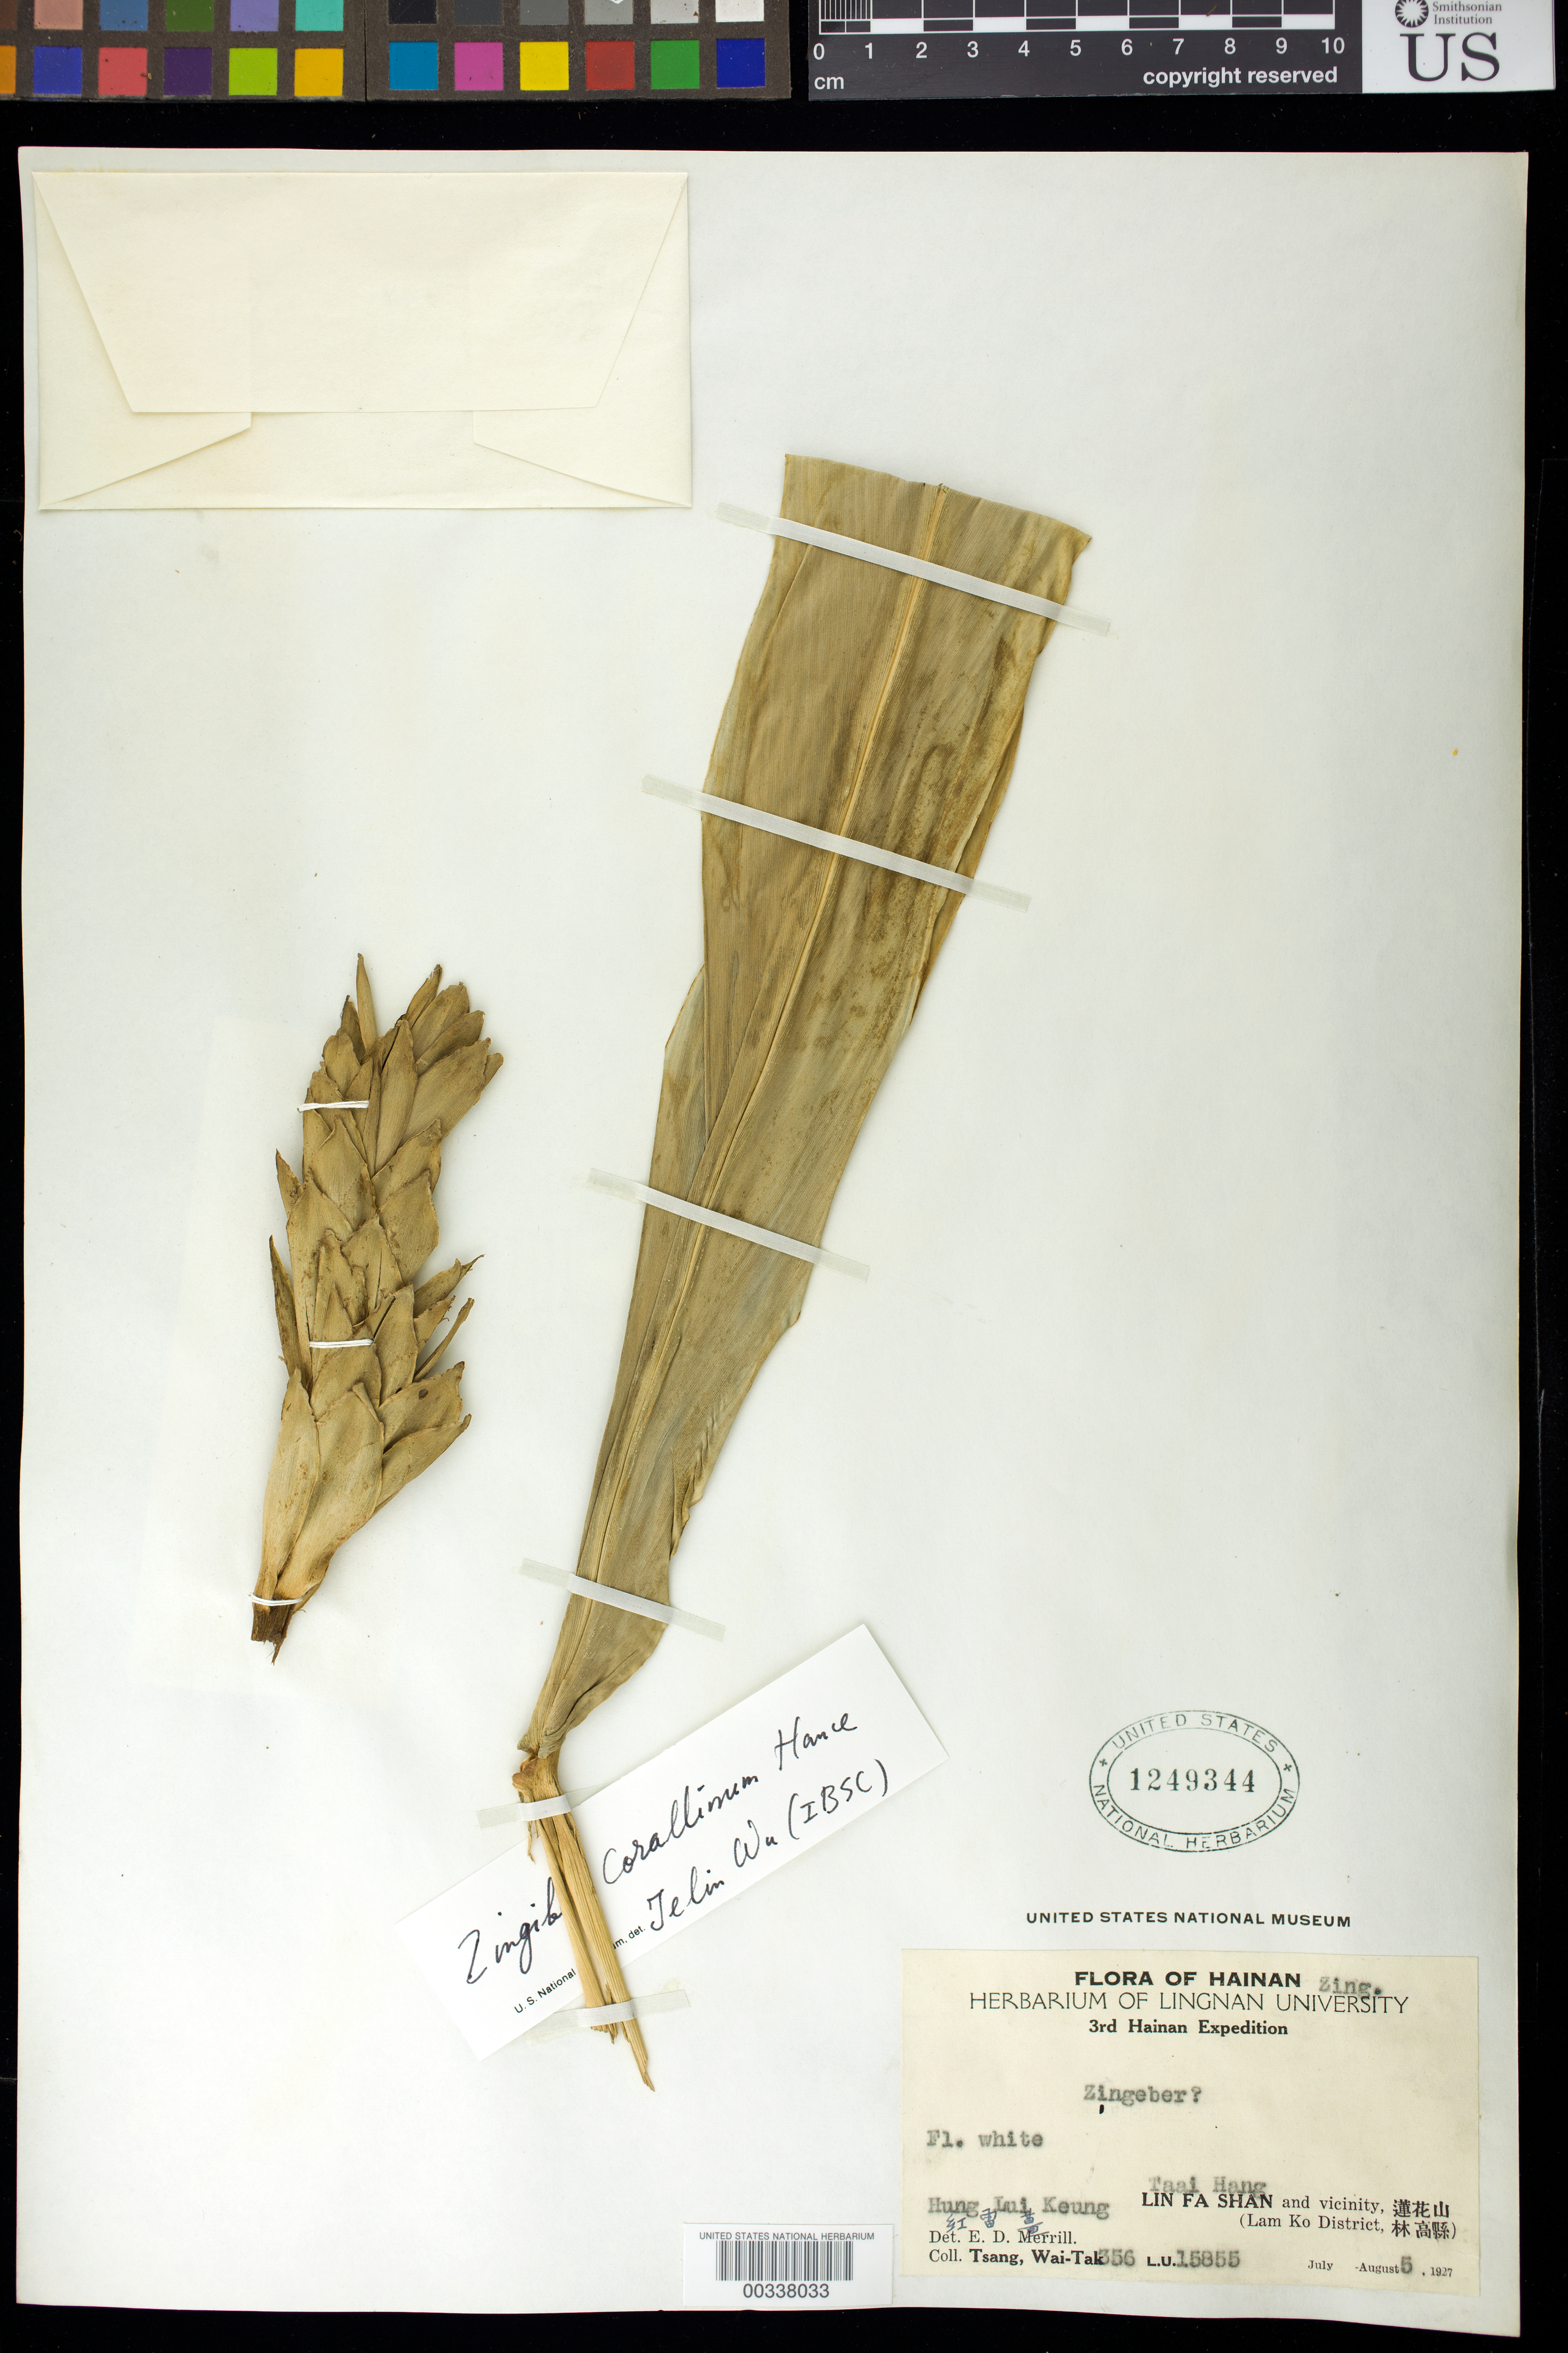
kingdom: Plantae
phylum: Tracheophyta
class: Liliopsida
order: Zingiberales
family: Zingiberaceae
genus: Zingiber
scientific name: Zingiber corallinum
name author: Hance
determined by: Wu, Te-Ling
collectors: W. T. Tsang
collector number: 356 / L.u. 15855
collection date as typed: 05 Aug 1927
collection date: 1927-08-05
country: China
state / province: Hainan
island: Hainan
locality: Taai hang, lin fa shan and vicinity, (lam ko dist)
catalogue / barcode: US 1249344